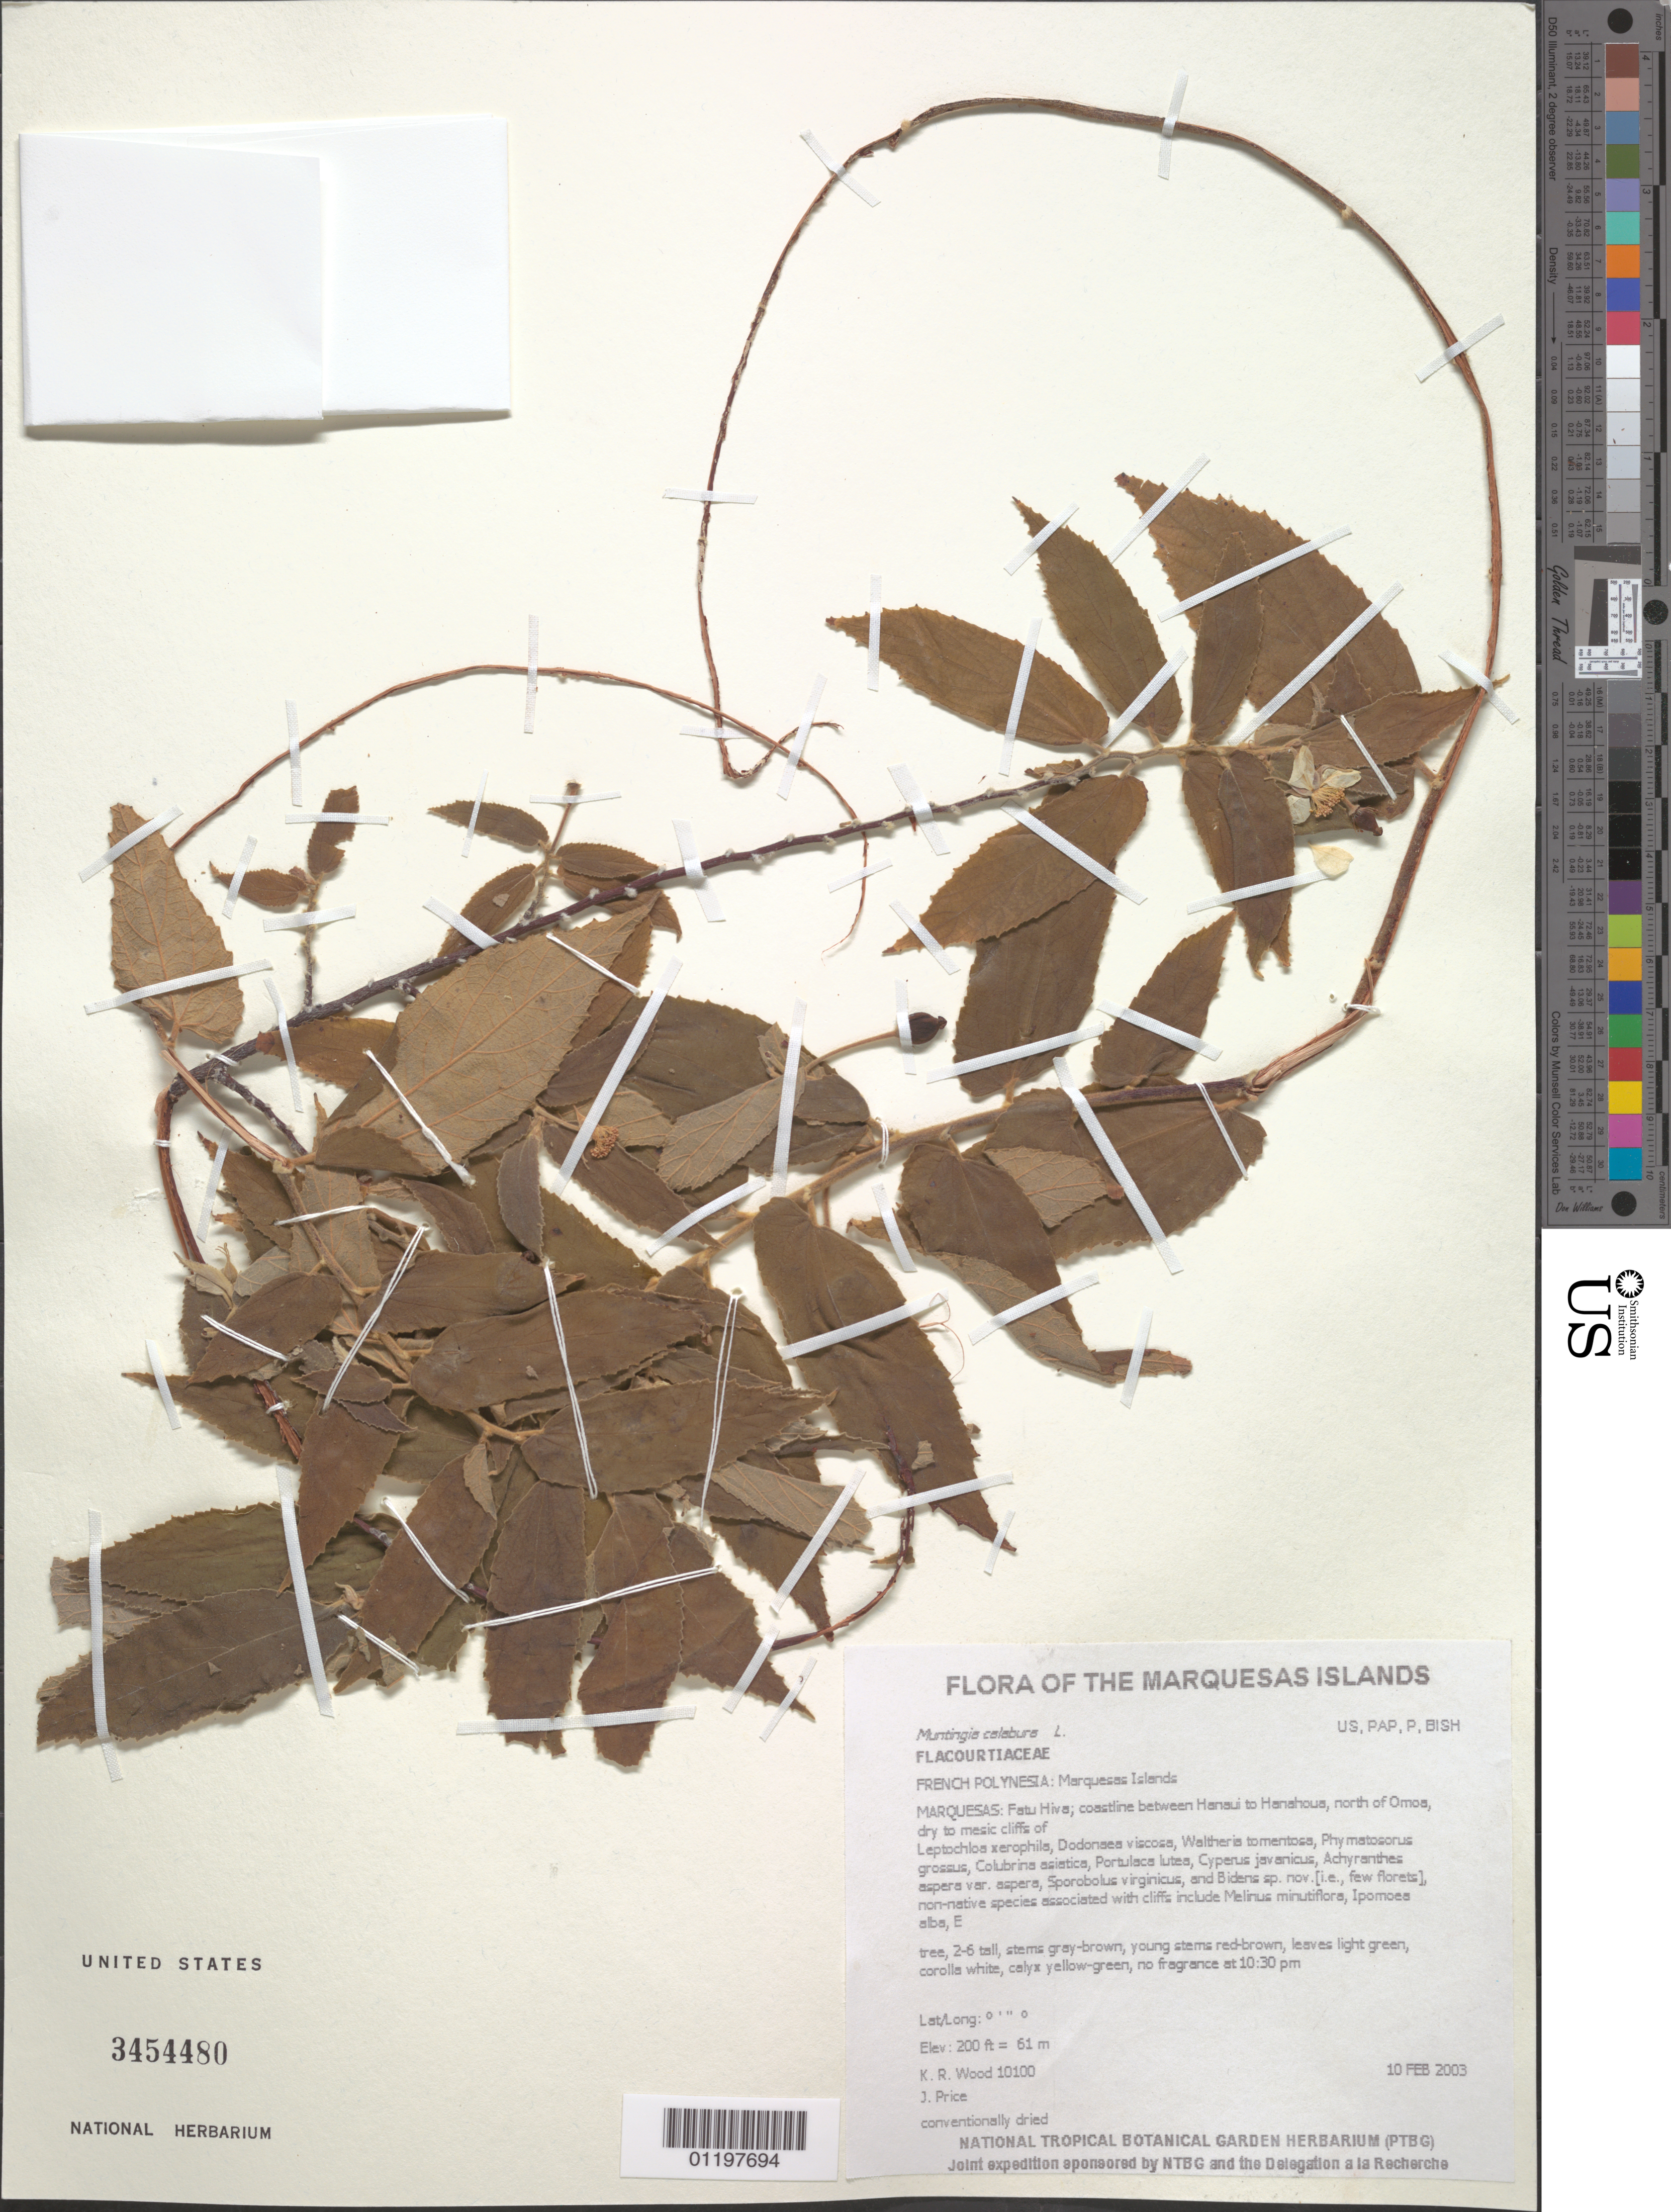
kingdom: Plantae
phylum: Tracheophyta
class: Magnoliopsida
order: Malvales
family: Muntingiaceae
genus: Muntingia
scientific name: Muntingia calabura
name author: L.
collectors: K. R. Wood & J. Price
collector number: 10100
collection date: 2003-02-10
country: French Polynesia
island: Fatu Hiva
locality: coastline between Hanaui to Hanahoua, north of Omoa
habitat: Dry to mesic cliffs. Low-slope, W aspect, moderate slope, open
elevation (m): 61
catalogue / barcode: US 3454480